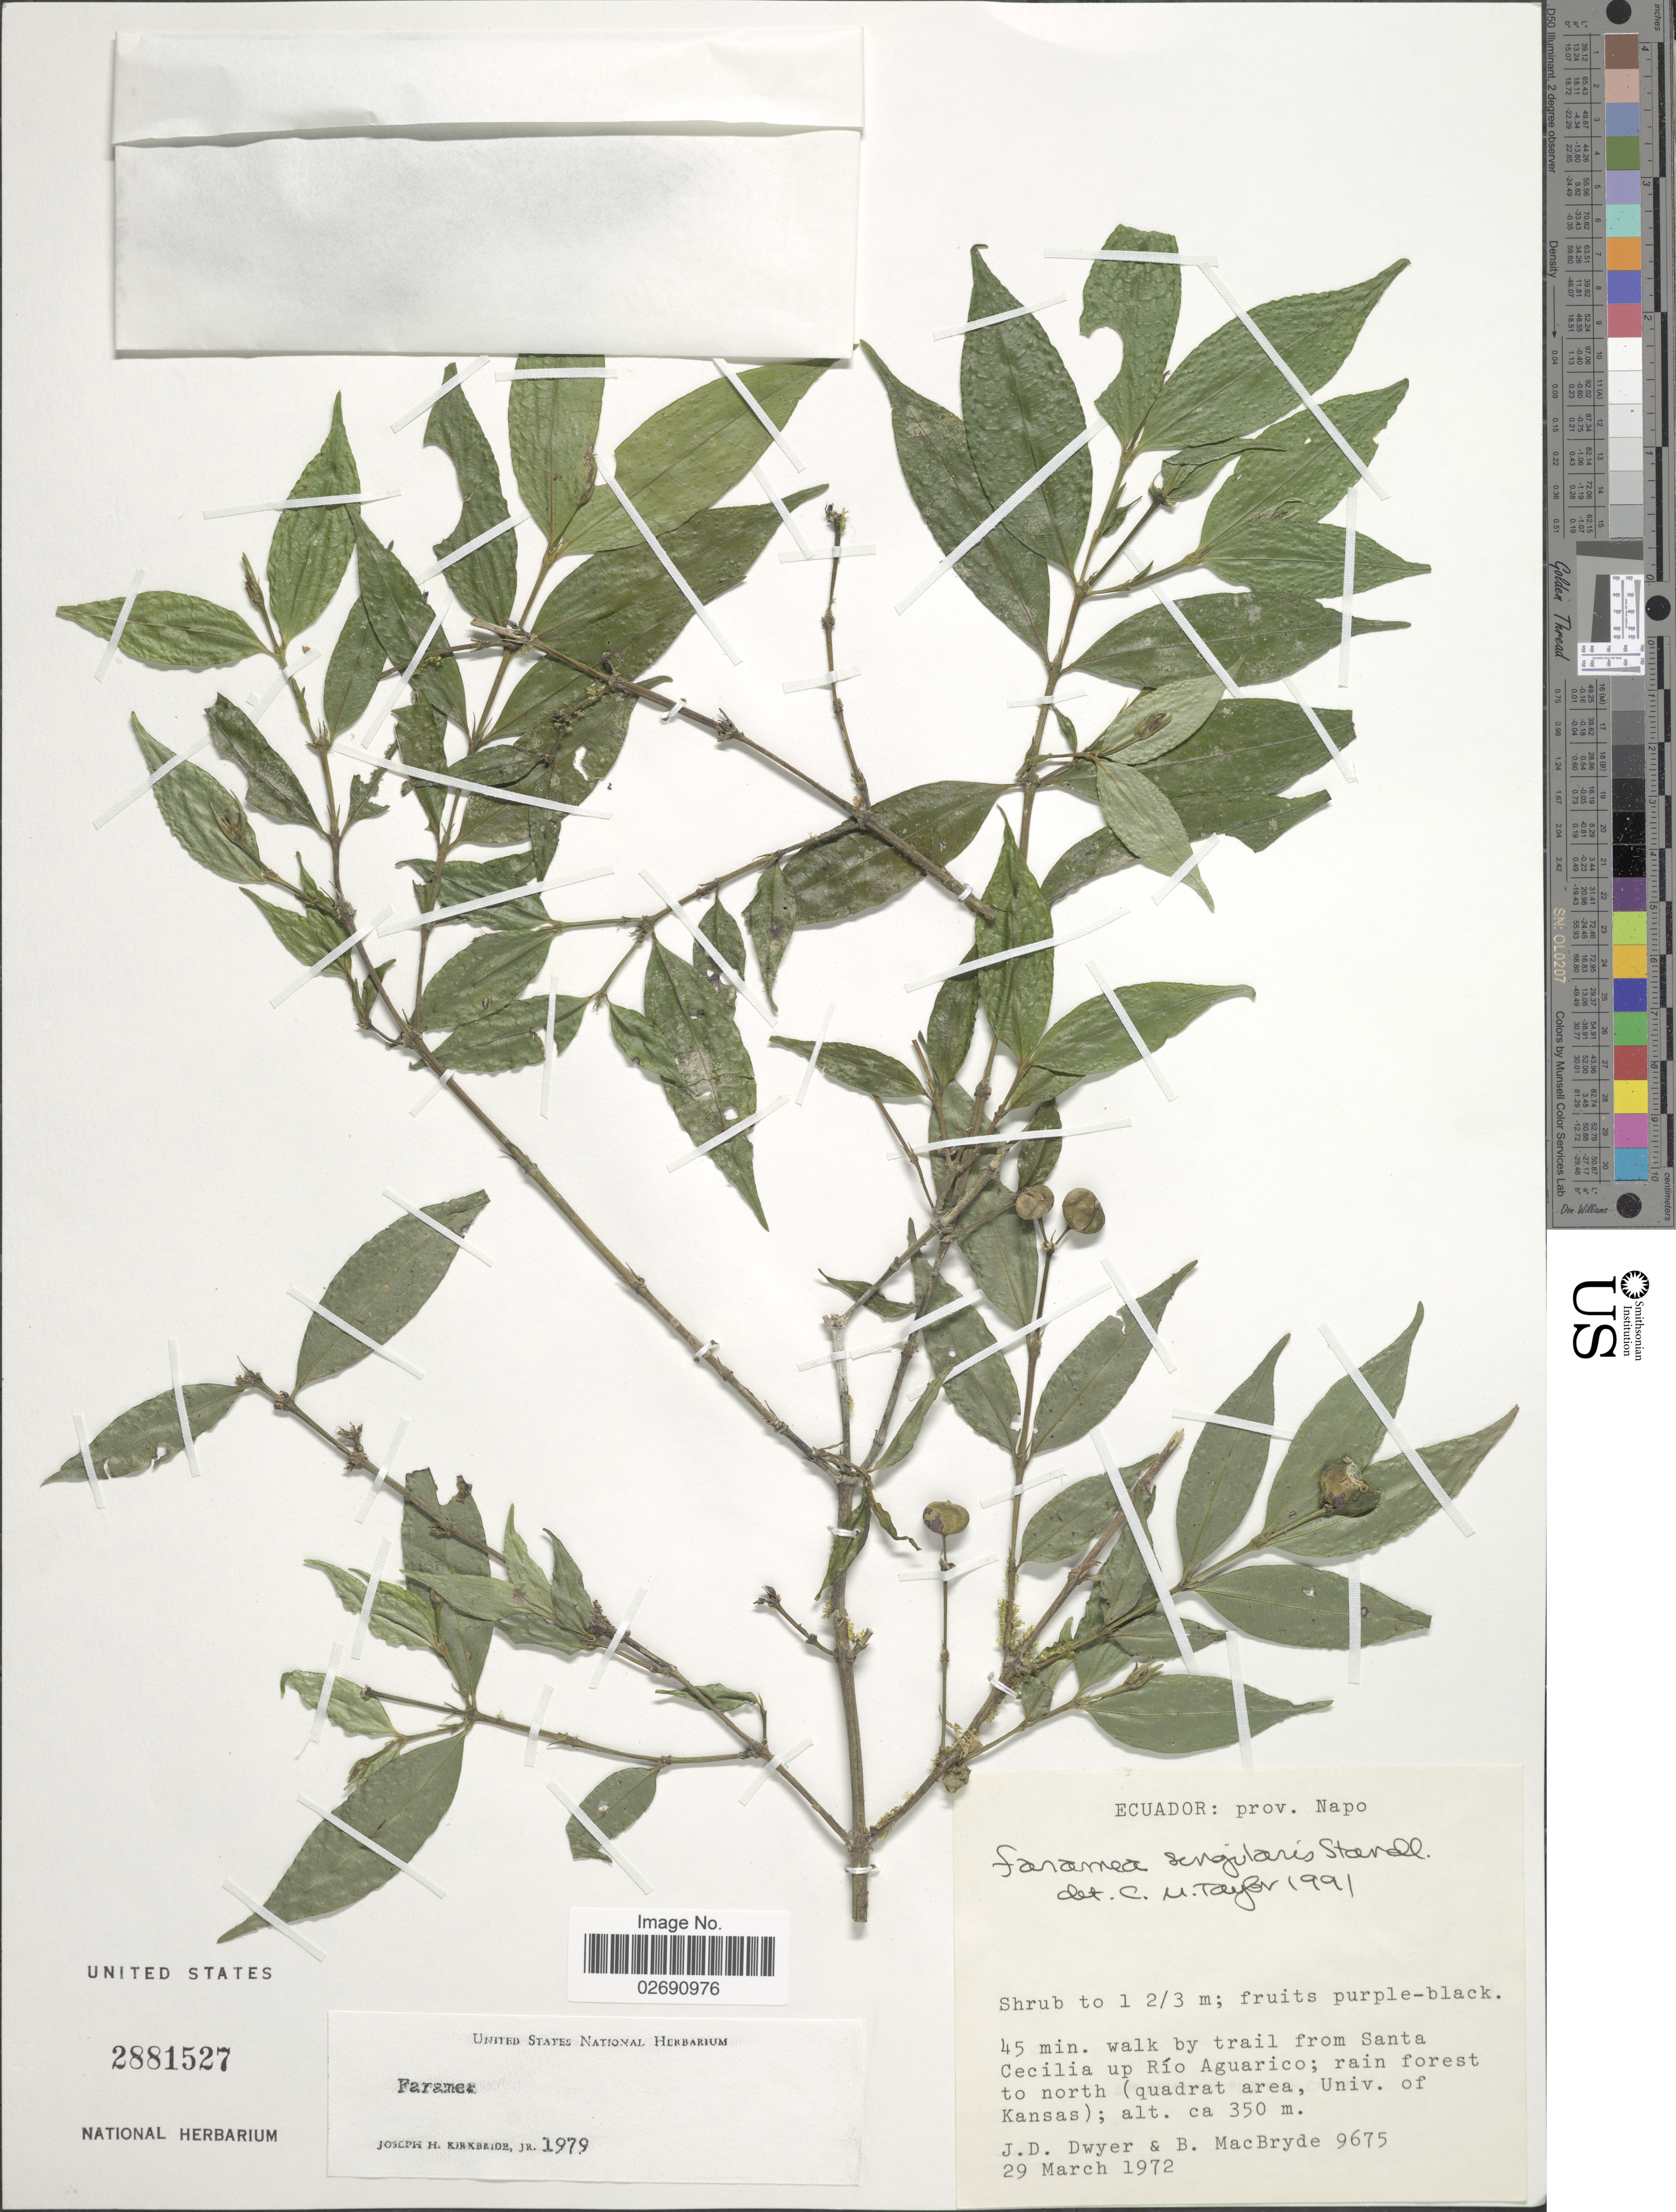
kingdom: Plantae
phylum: Tracheophyta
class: Magnoliopsida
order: Gentianales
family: Rubiaceae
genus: Faramea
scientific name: Faramea singularis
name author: Standl.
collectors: J. D. Dwyer & B. MacBryde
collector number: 9675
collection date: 1972-03-29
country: Ecuador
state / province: Napo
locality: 45 min. walk by trail from Santa Cecilia up Rio Aguarico; rain forest to north (quadrat area, Univ. of Kansas)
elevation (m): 350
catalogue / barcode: US 2881527